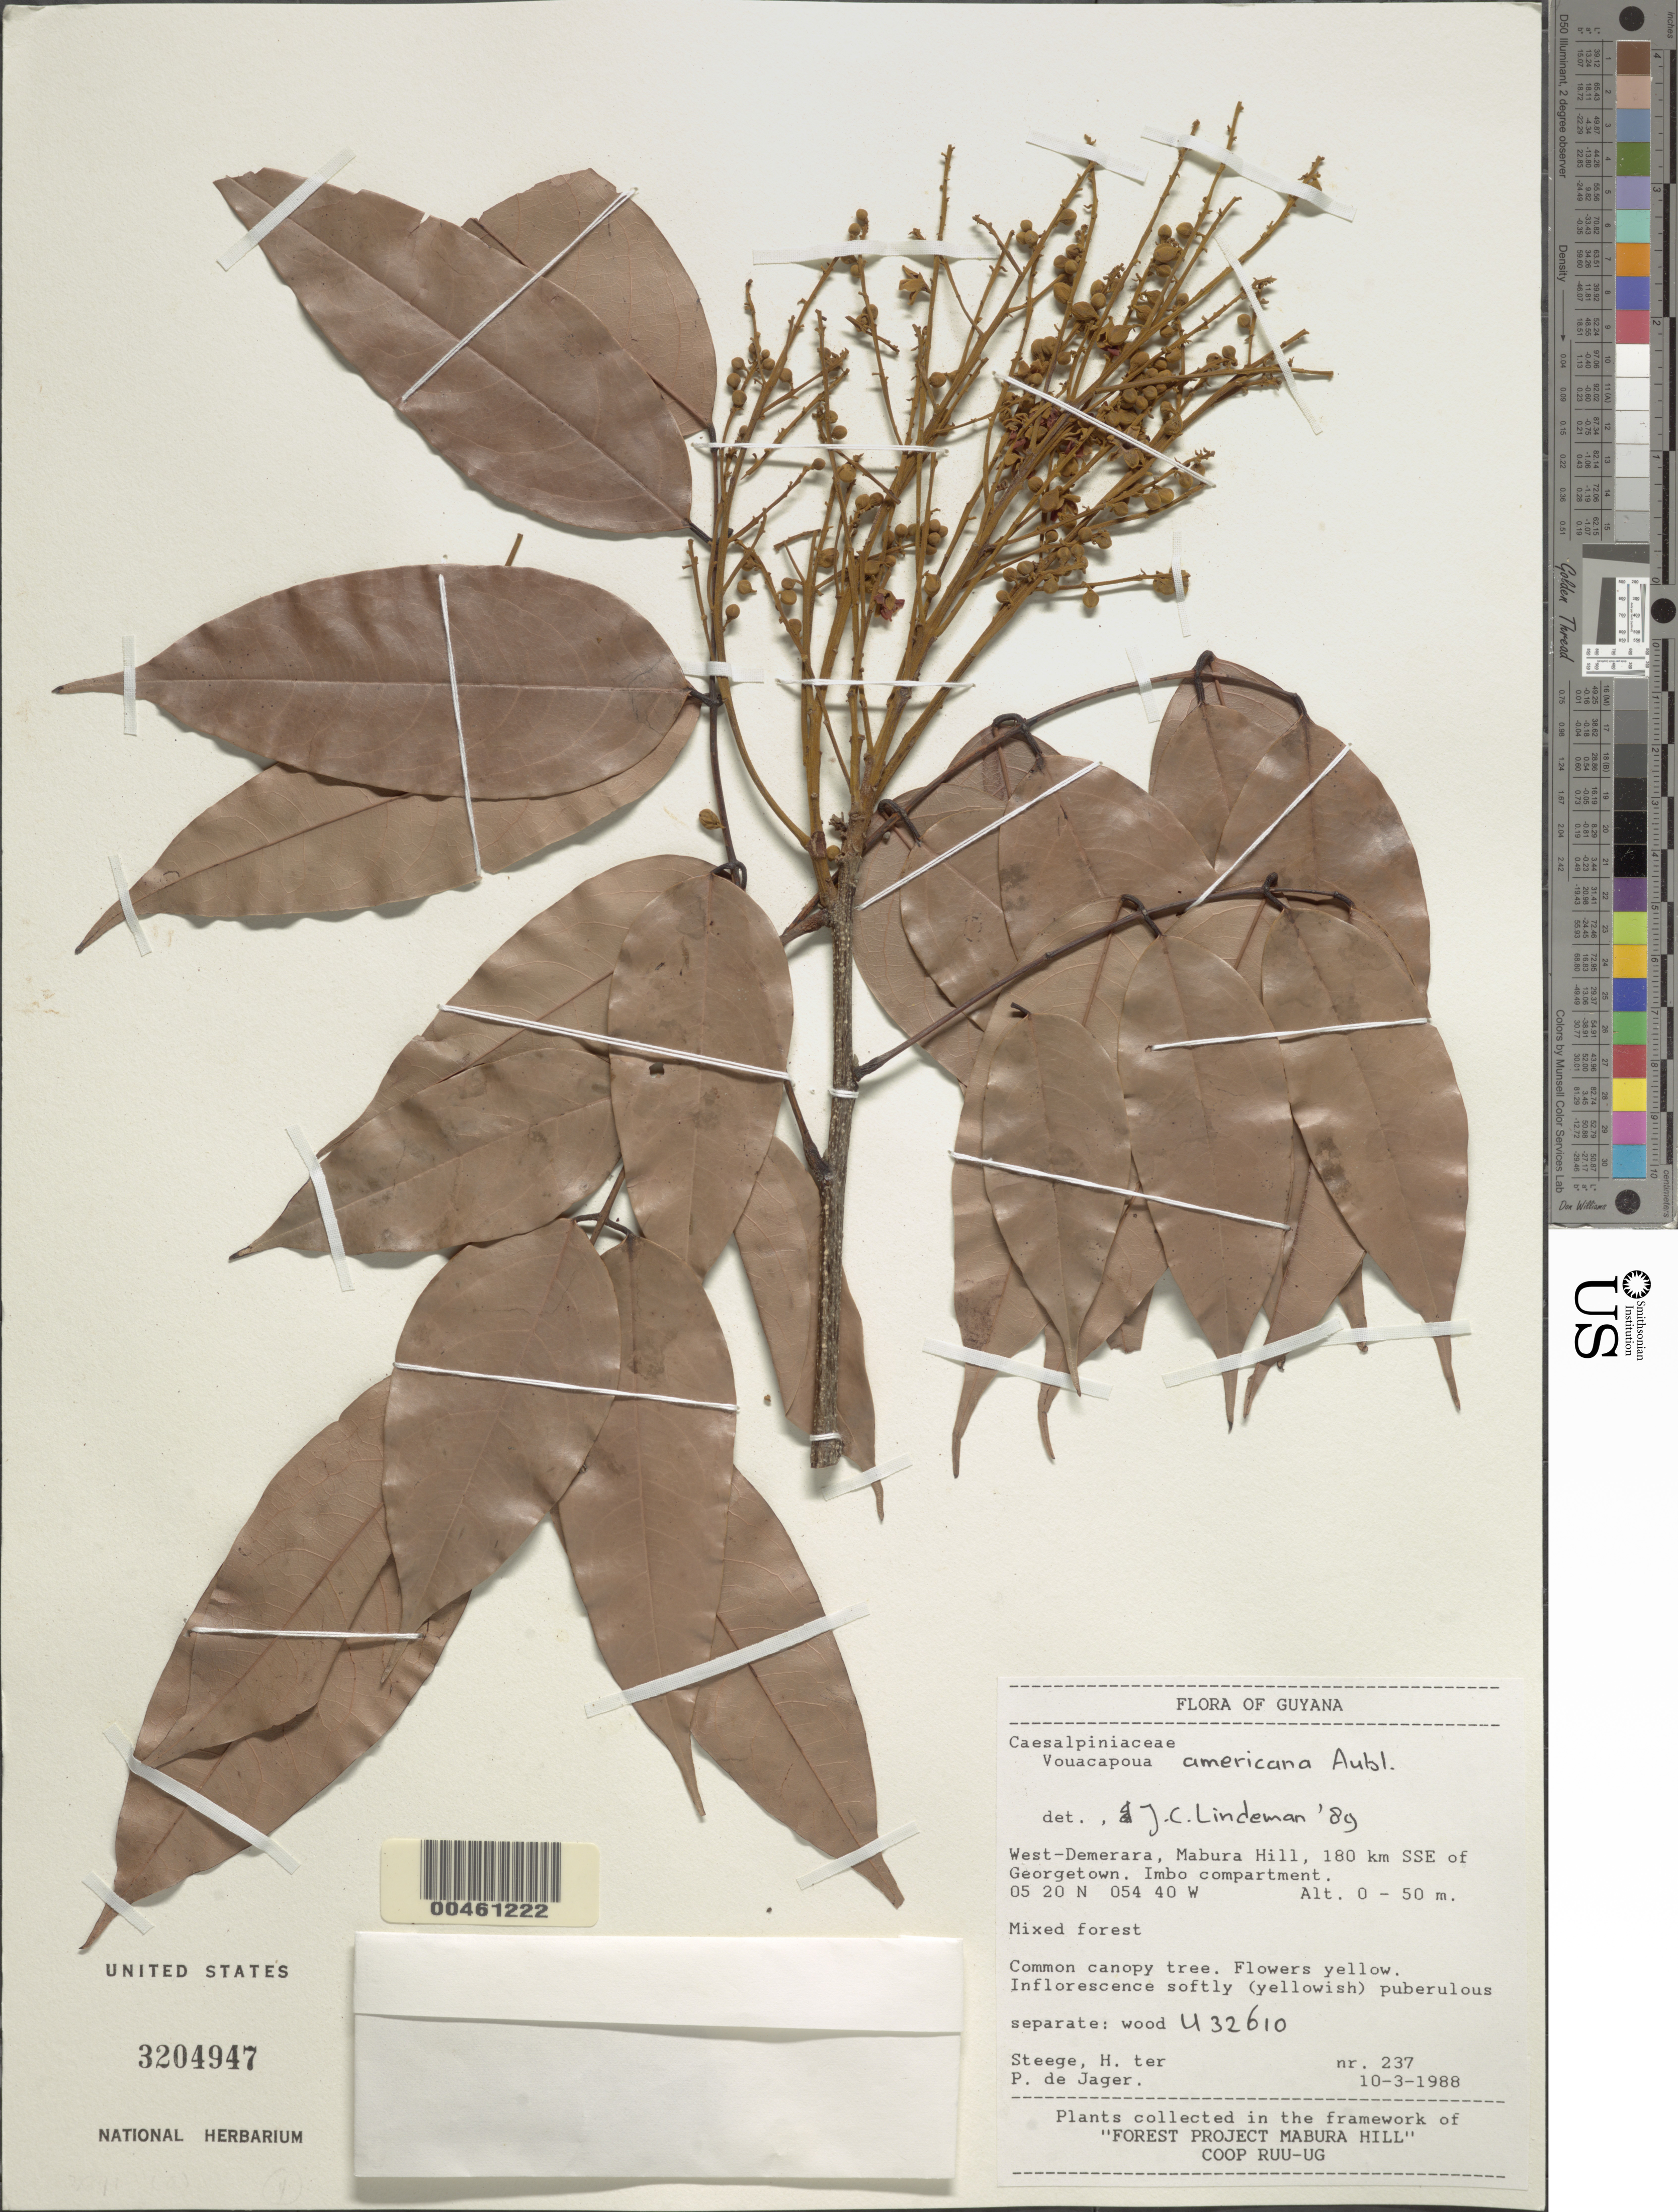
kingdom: Plantae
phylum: Tracheophyta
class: Magnoliopsida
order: Fabales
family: Fabaceae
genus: Vouacapoua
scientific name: Vouacapoua americana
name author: Aubl.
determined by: Lindemann, J. C.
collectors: H. ter Steege & P. De Jager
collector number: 237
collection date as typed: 10 Mar 1988 or 03 Oct 1988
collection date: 1988-03-10 or 1988-10-03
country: Guyana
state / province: U. Demerara-Berbice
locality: Mabura hill, 180 km sse of georgetown. inbo compartment, (former) west demerara dist.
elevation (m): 0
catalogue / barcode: US 3204947